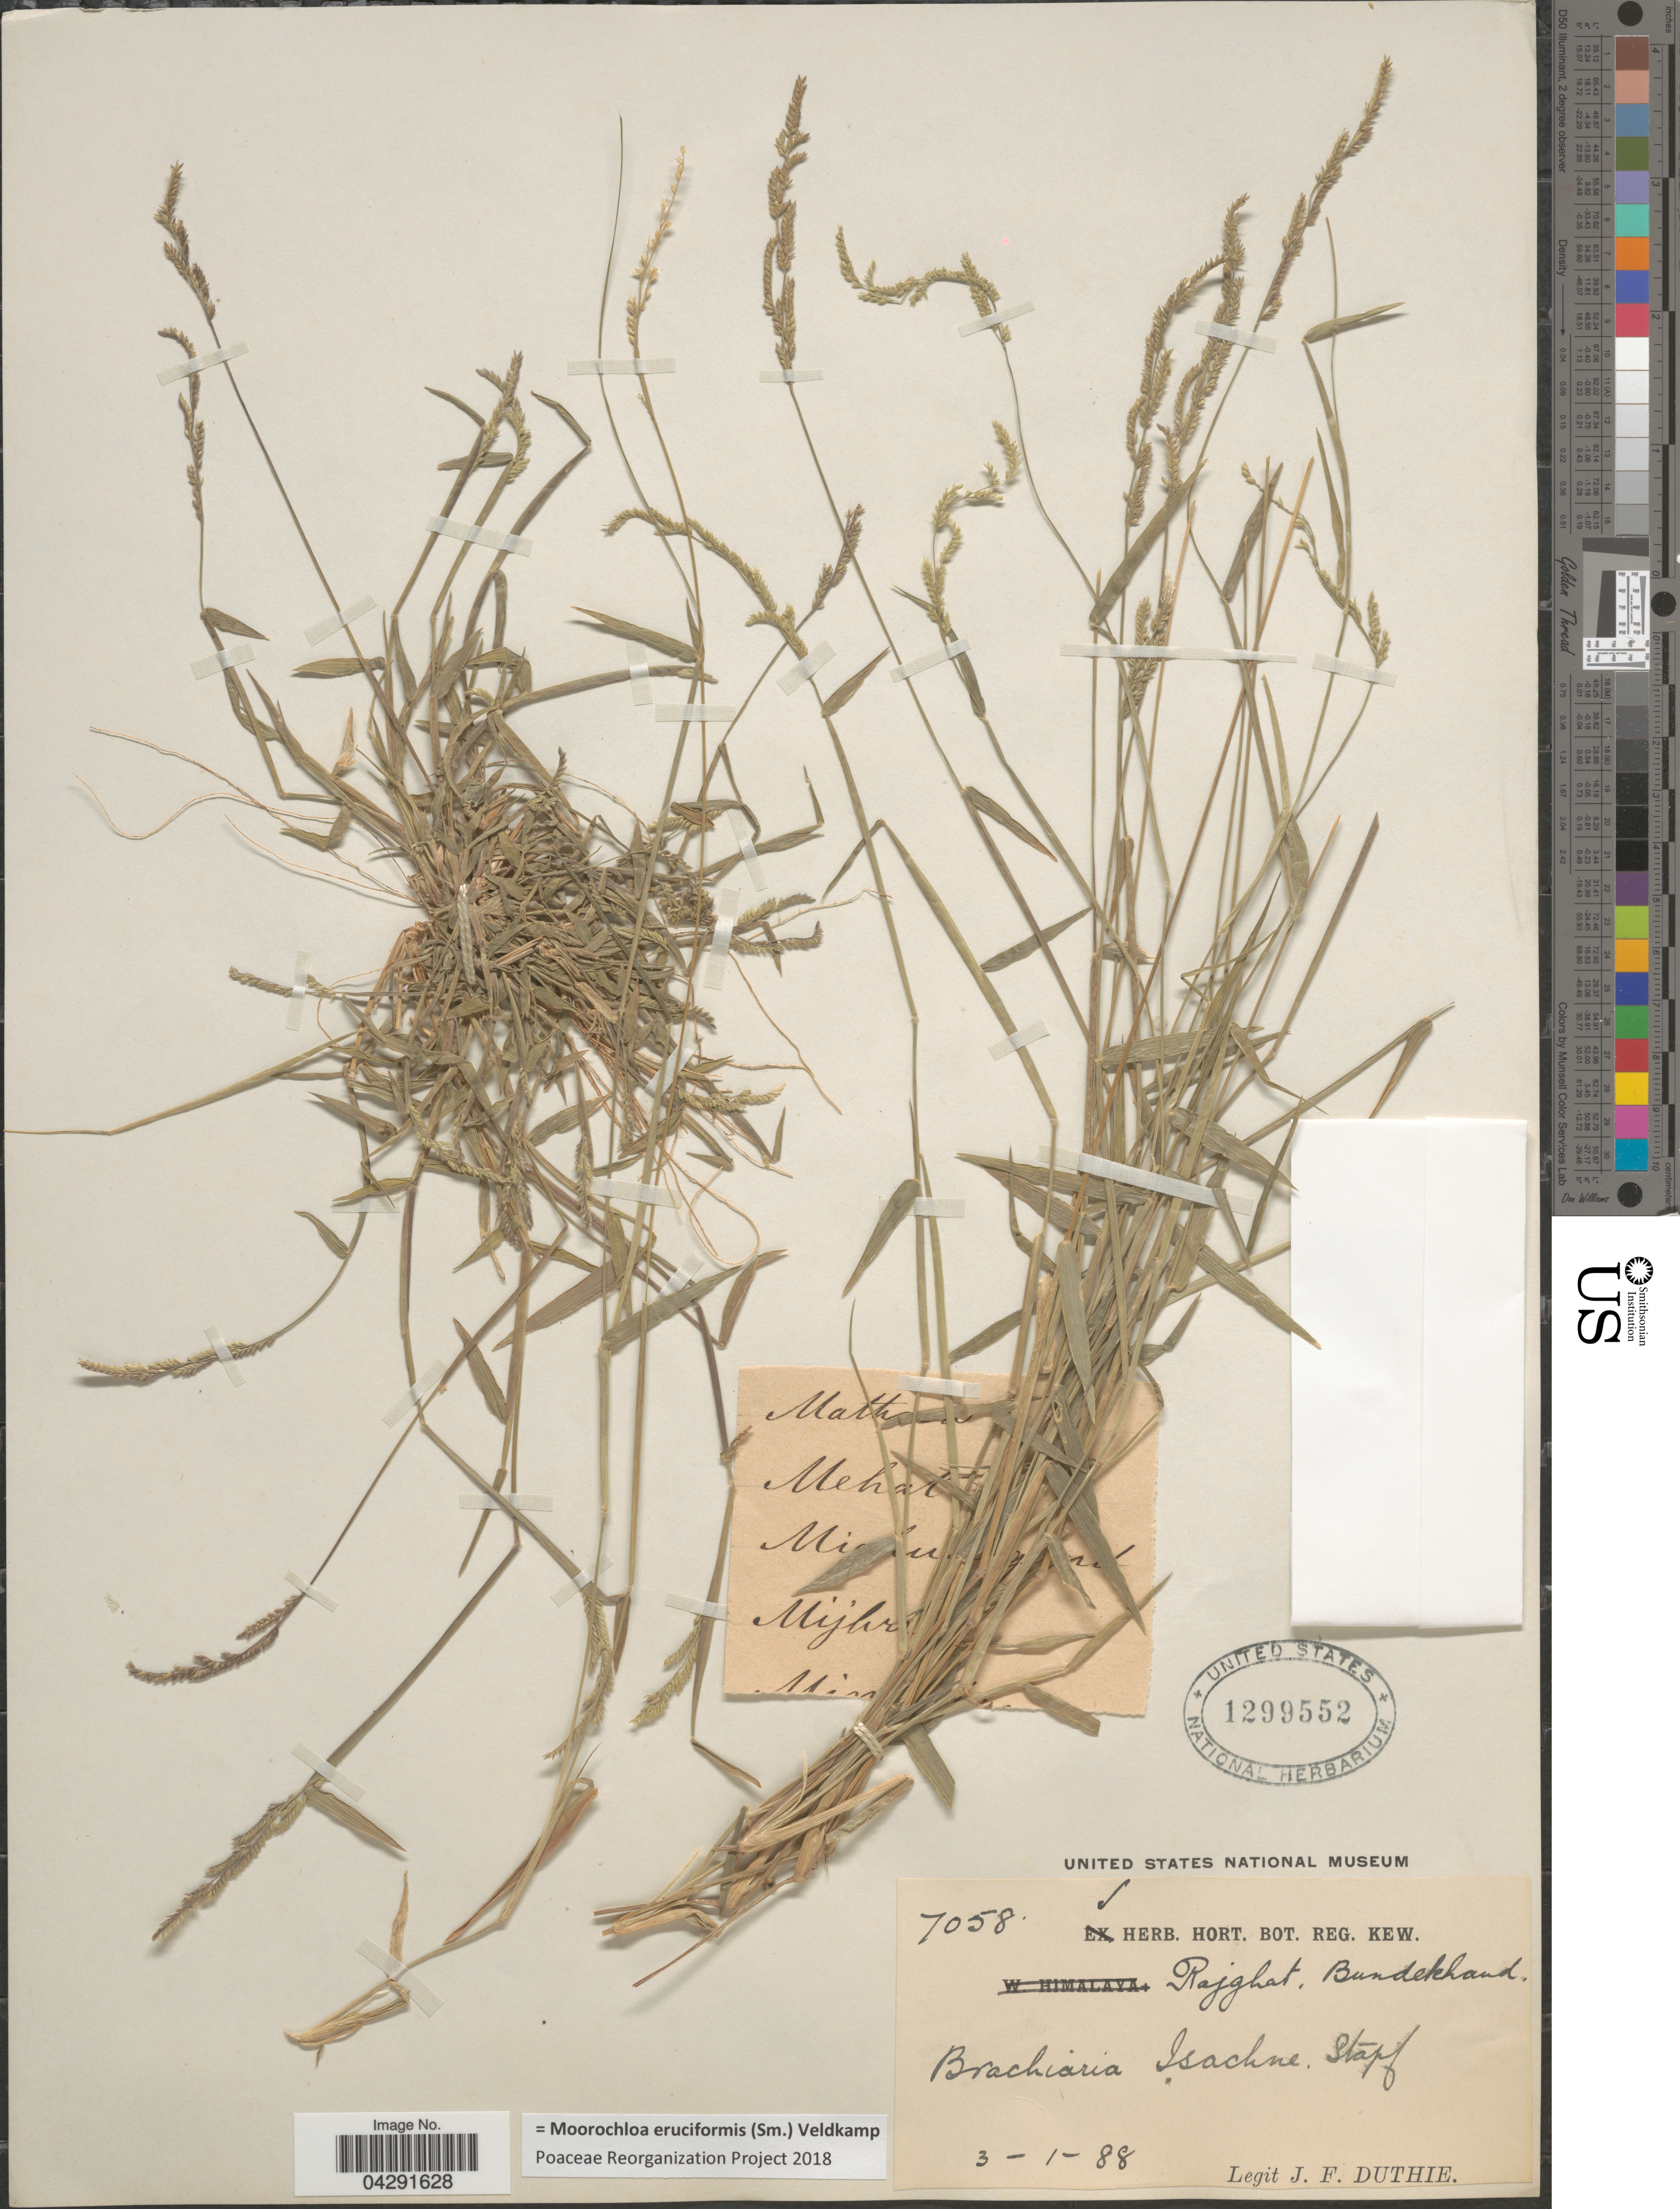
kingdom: Plantae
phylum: Tracheophyta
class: Liliopsida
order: Poales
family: Poaceae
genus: Moorochloa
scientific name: Moorochloa eruciformis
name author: (Sm.) Veldkamp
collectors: J. F. Duthie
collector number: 7058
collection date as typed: Transcribed d/m/y: 3/1/88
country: India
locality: Rajghat, Bundekland.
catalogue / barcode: US 1299552